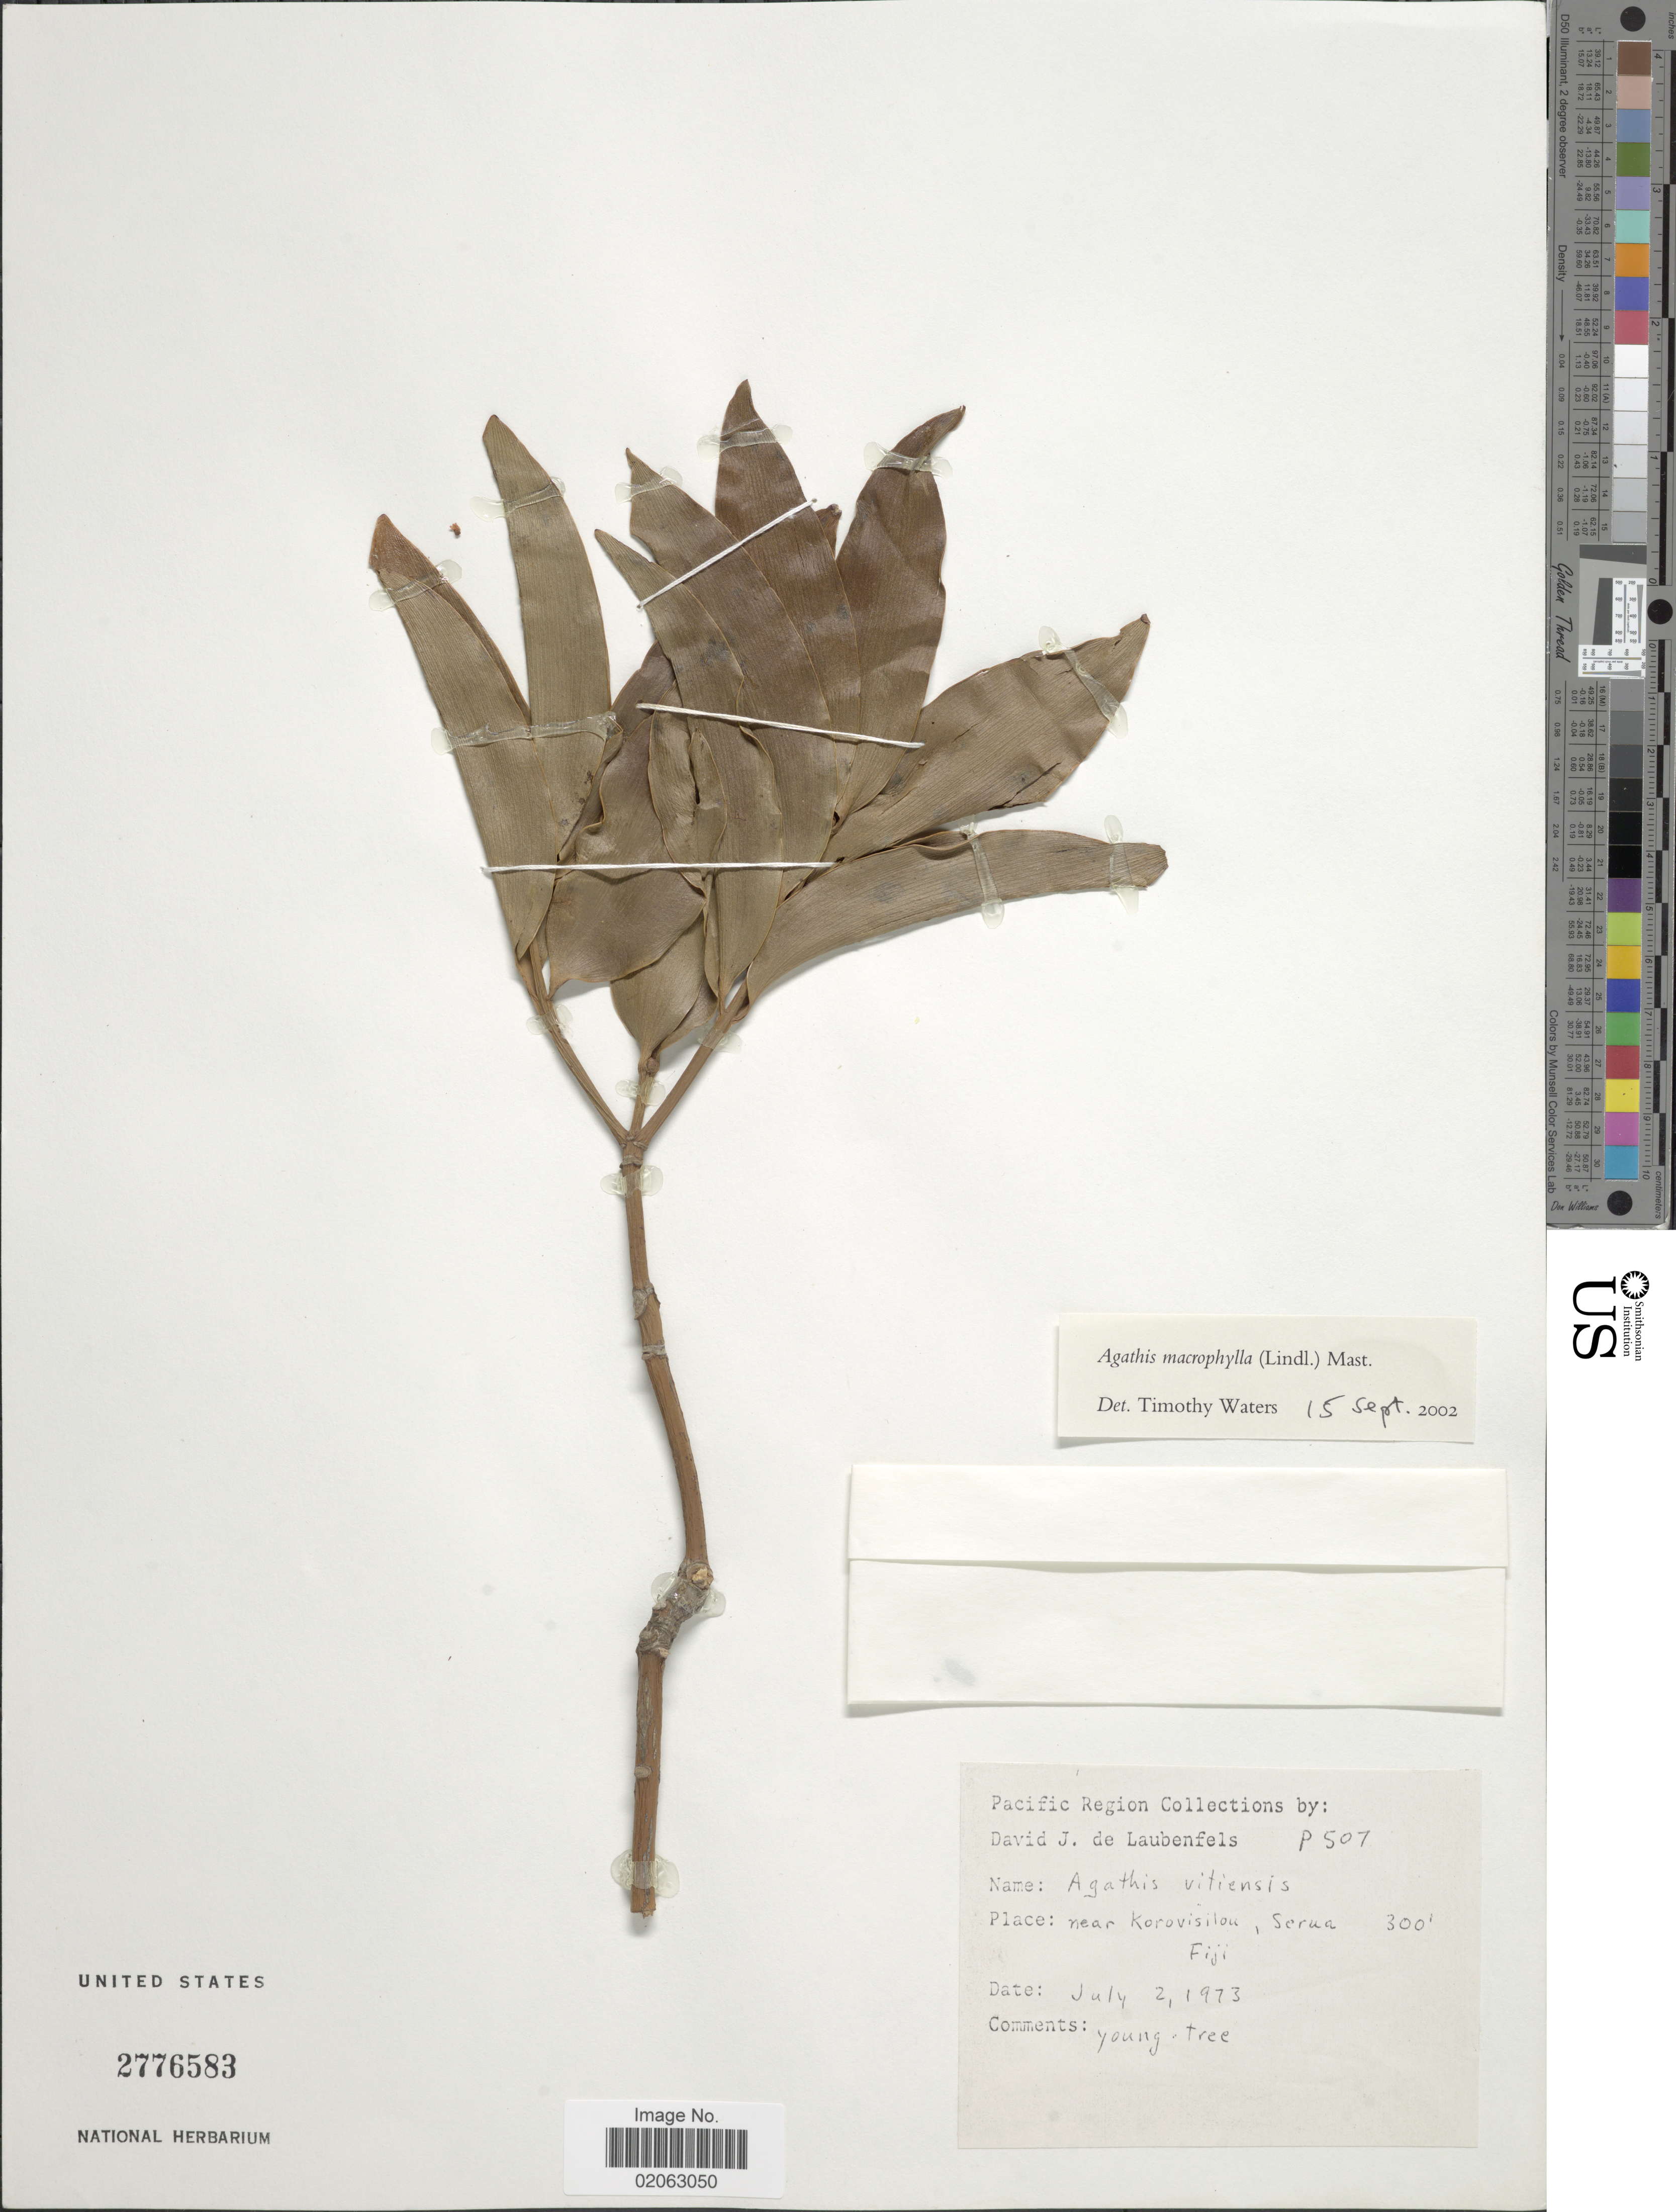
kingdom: Plantae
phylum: Tracheophyta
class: Pinopsida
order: Pinales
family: Araucariaceae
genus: Agathis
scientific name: Agathis macrophylla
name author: (Lindl.) Mast.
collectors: D. J. de Laubenfels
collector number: P501*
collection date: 1973-07-02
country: Fiji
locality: Pacific Region, near Korovisilou, Serua.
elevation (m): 91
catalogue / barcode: US 2776583